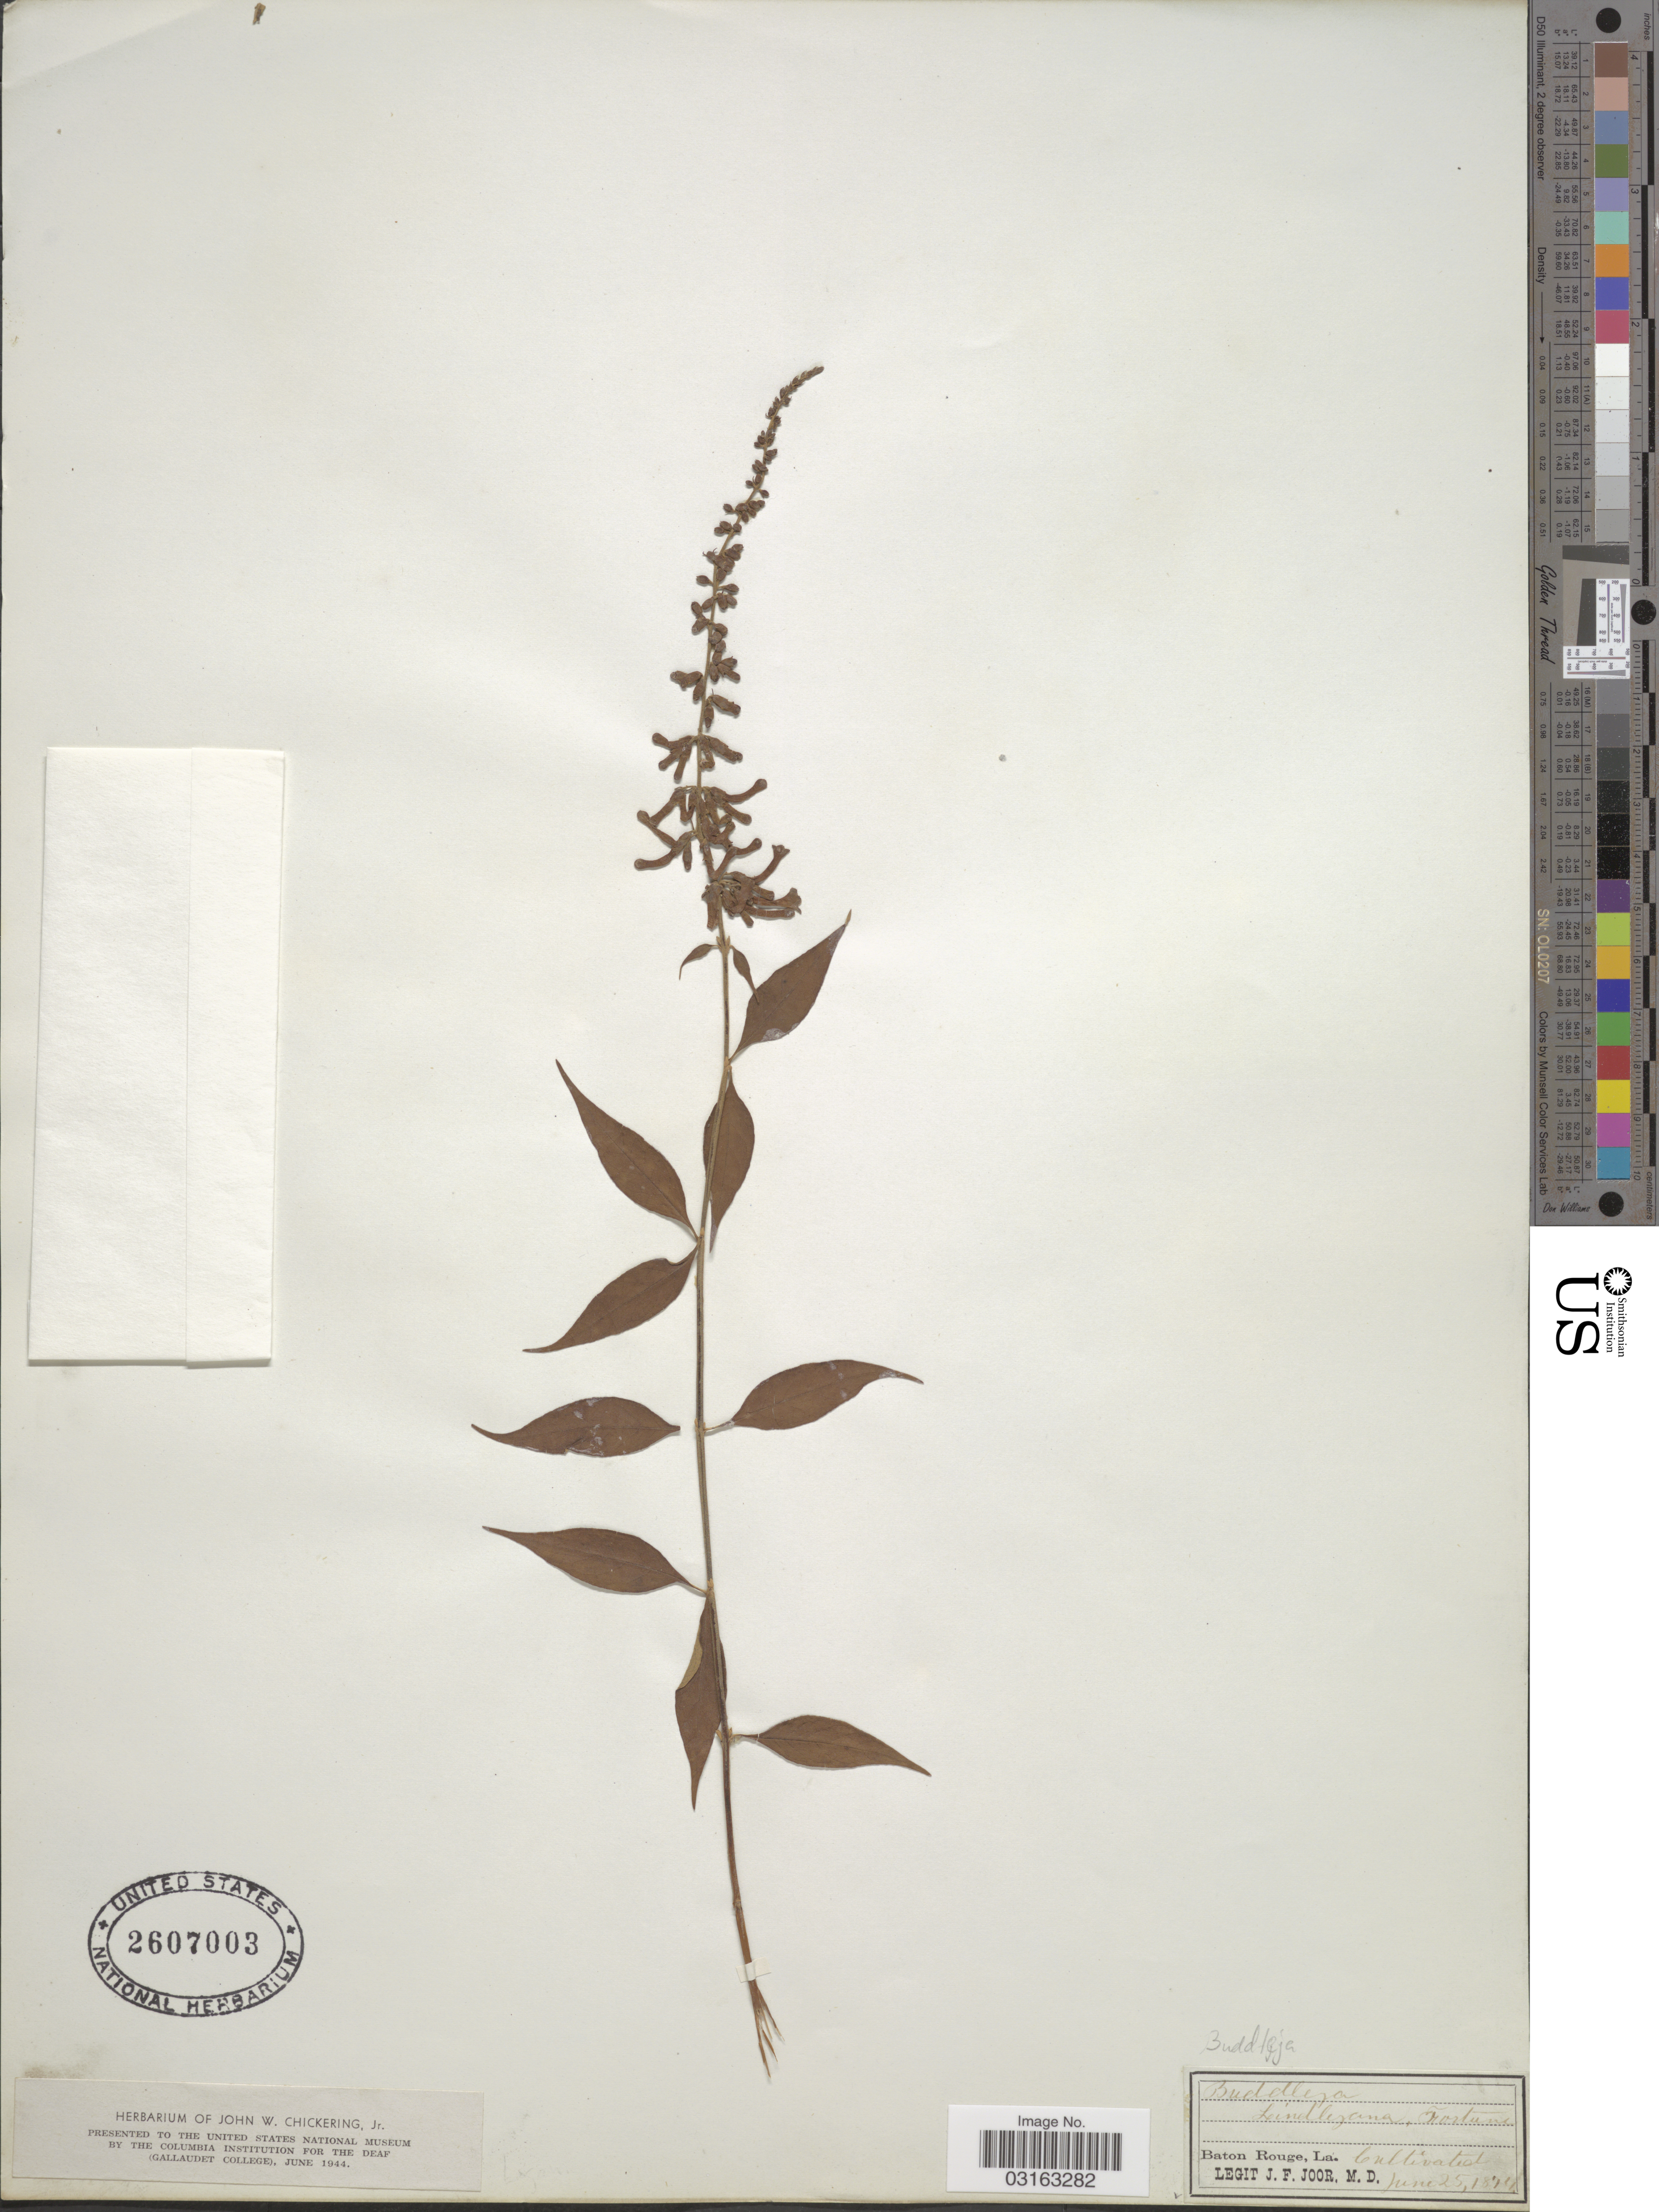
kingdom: Plantae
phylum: Tracheophyta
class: Magnoliopsida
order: Lamiales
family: Scrophulariaceae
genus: Buddleja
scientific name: Buddleja lindleyana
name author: Fortune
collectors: J. F. Joor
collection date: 1874-06-25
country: United States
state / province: Louisiana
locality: Baton Rouge.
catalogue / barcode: US 2607003